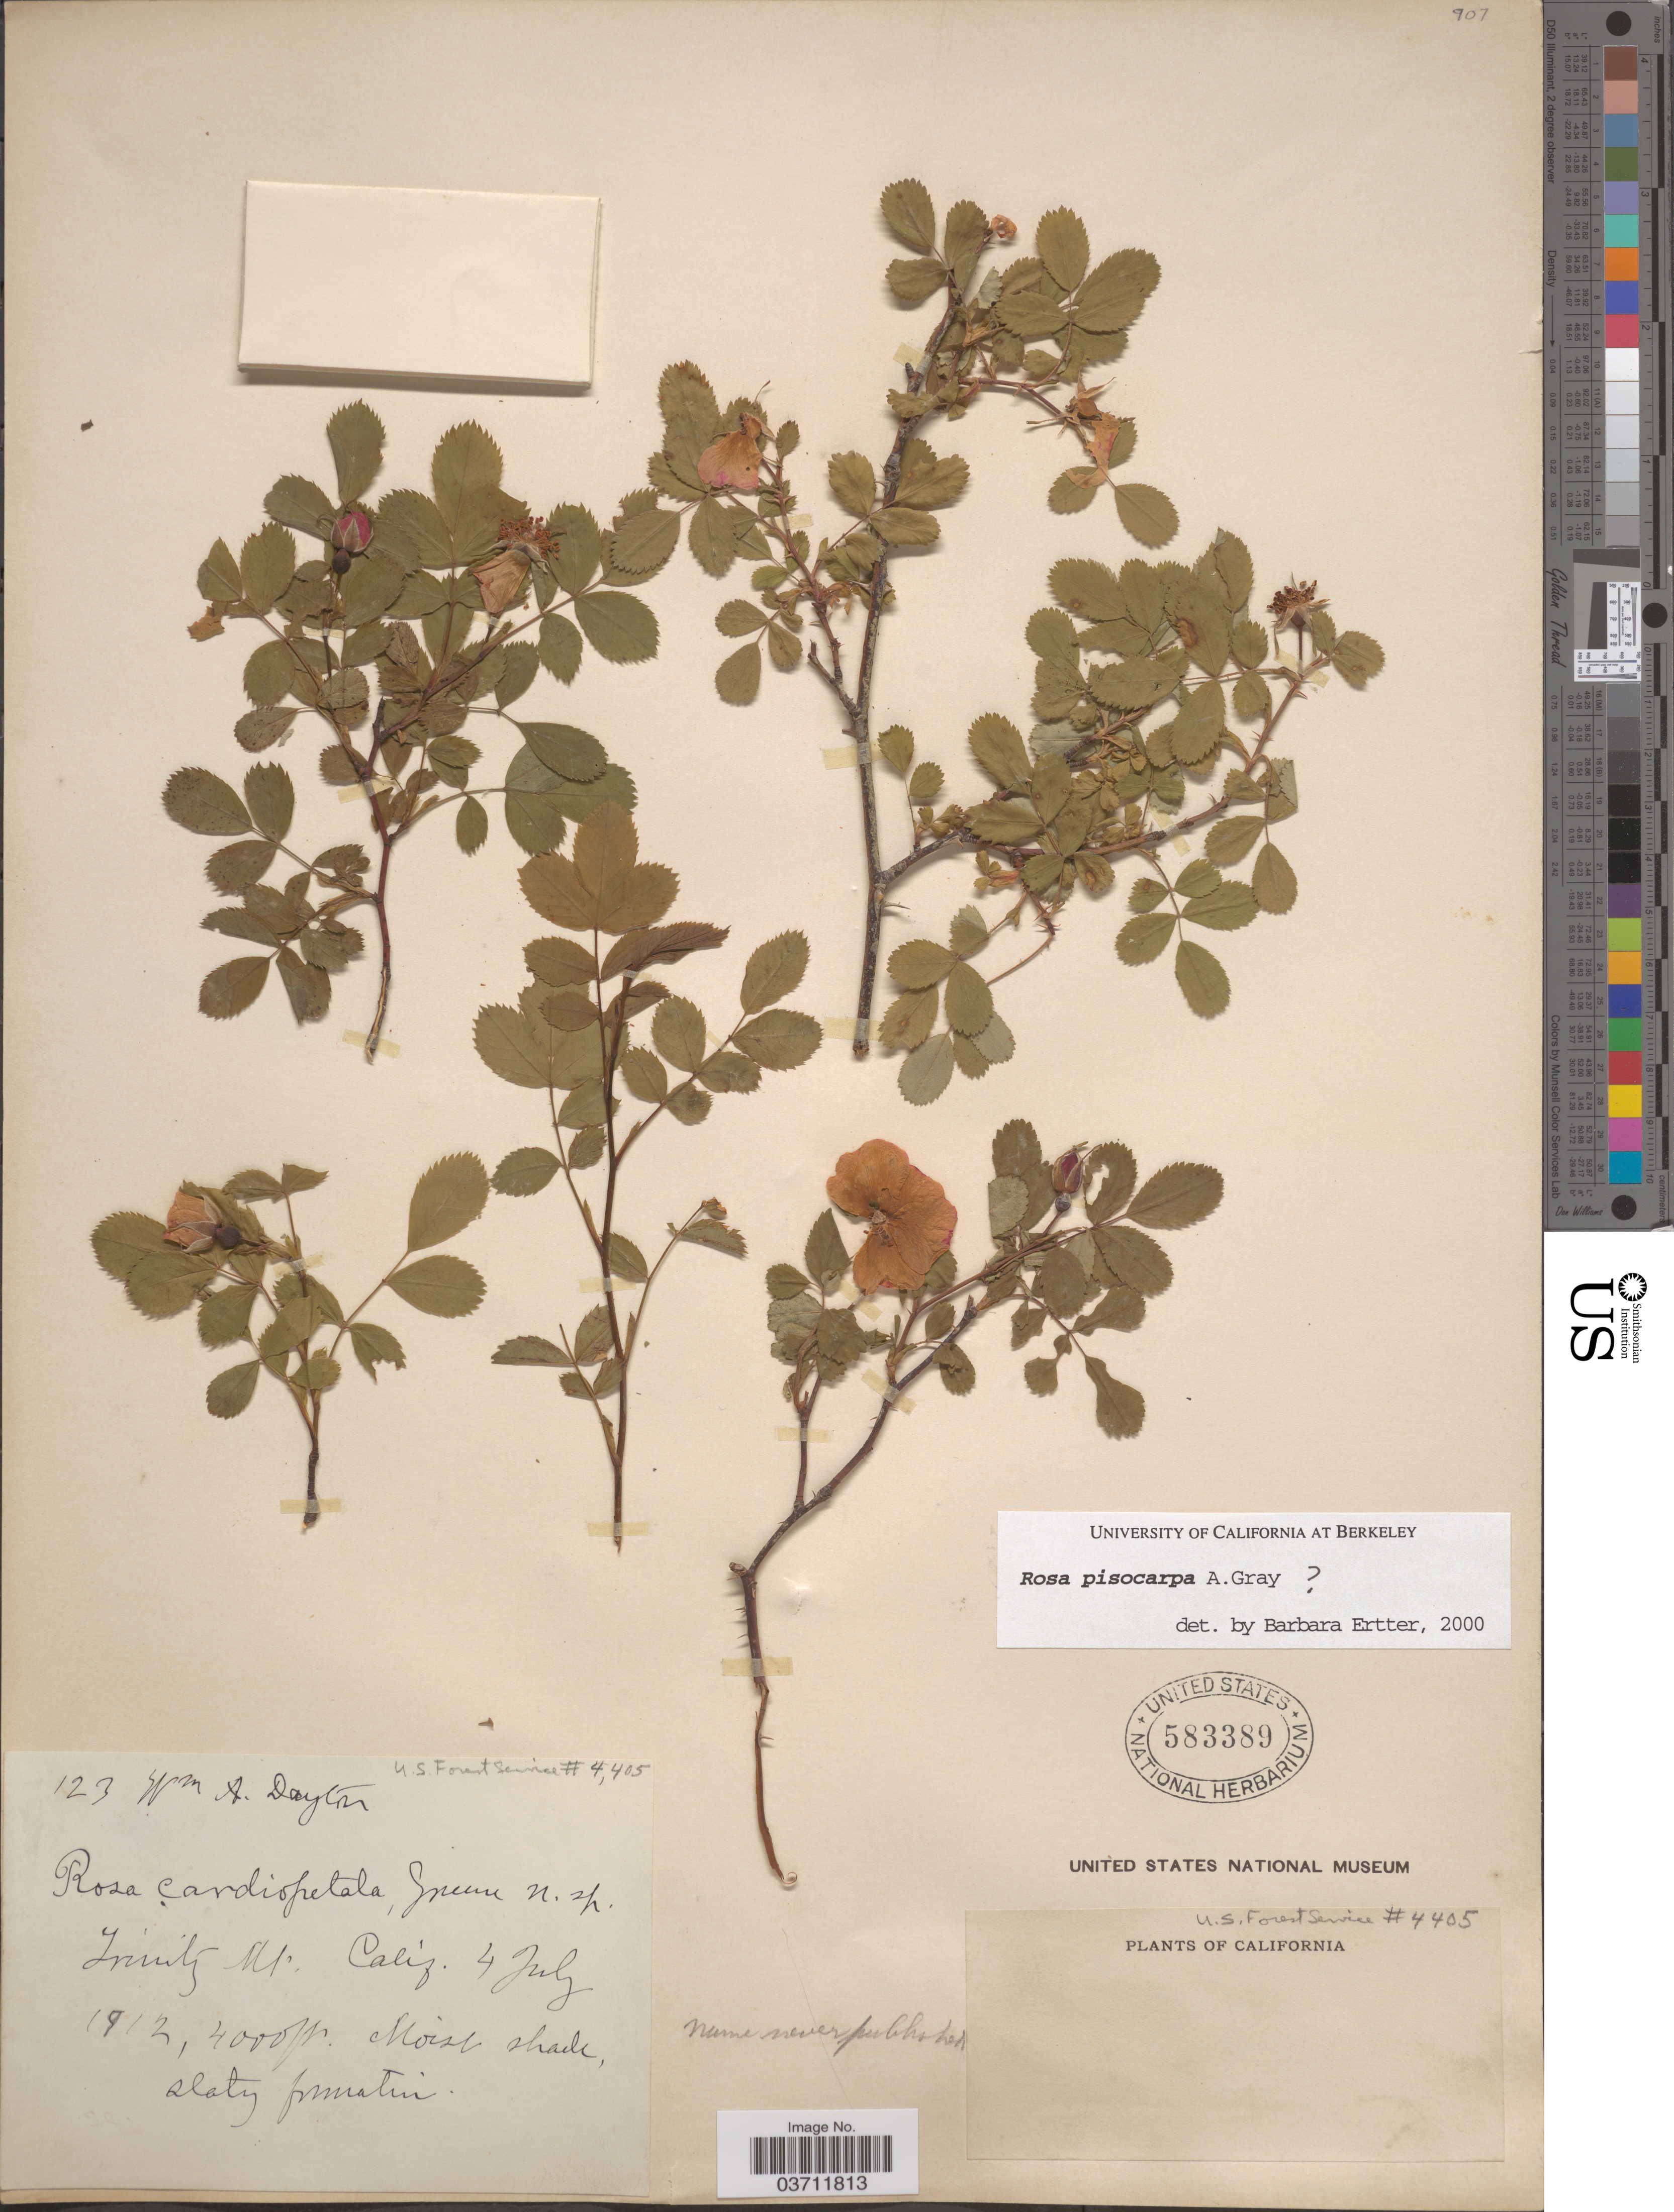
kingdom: Plantae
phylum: Tracheophyta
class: Magnoliopsida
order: Rosales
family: Rosaceae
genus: Rosa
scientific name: Rosa pisocarpa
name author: A. Gray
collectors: W. Dayton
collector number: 123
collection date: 1912-07-04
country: United States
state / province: California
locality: U.S. Forest Service. [unsure placement] Trinity Mt.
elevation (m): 1219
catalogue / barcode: US 583389